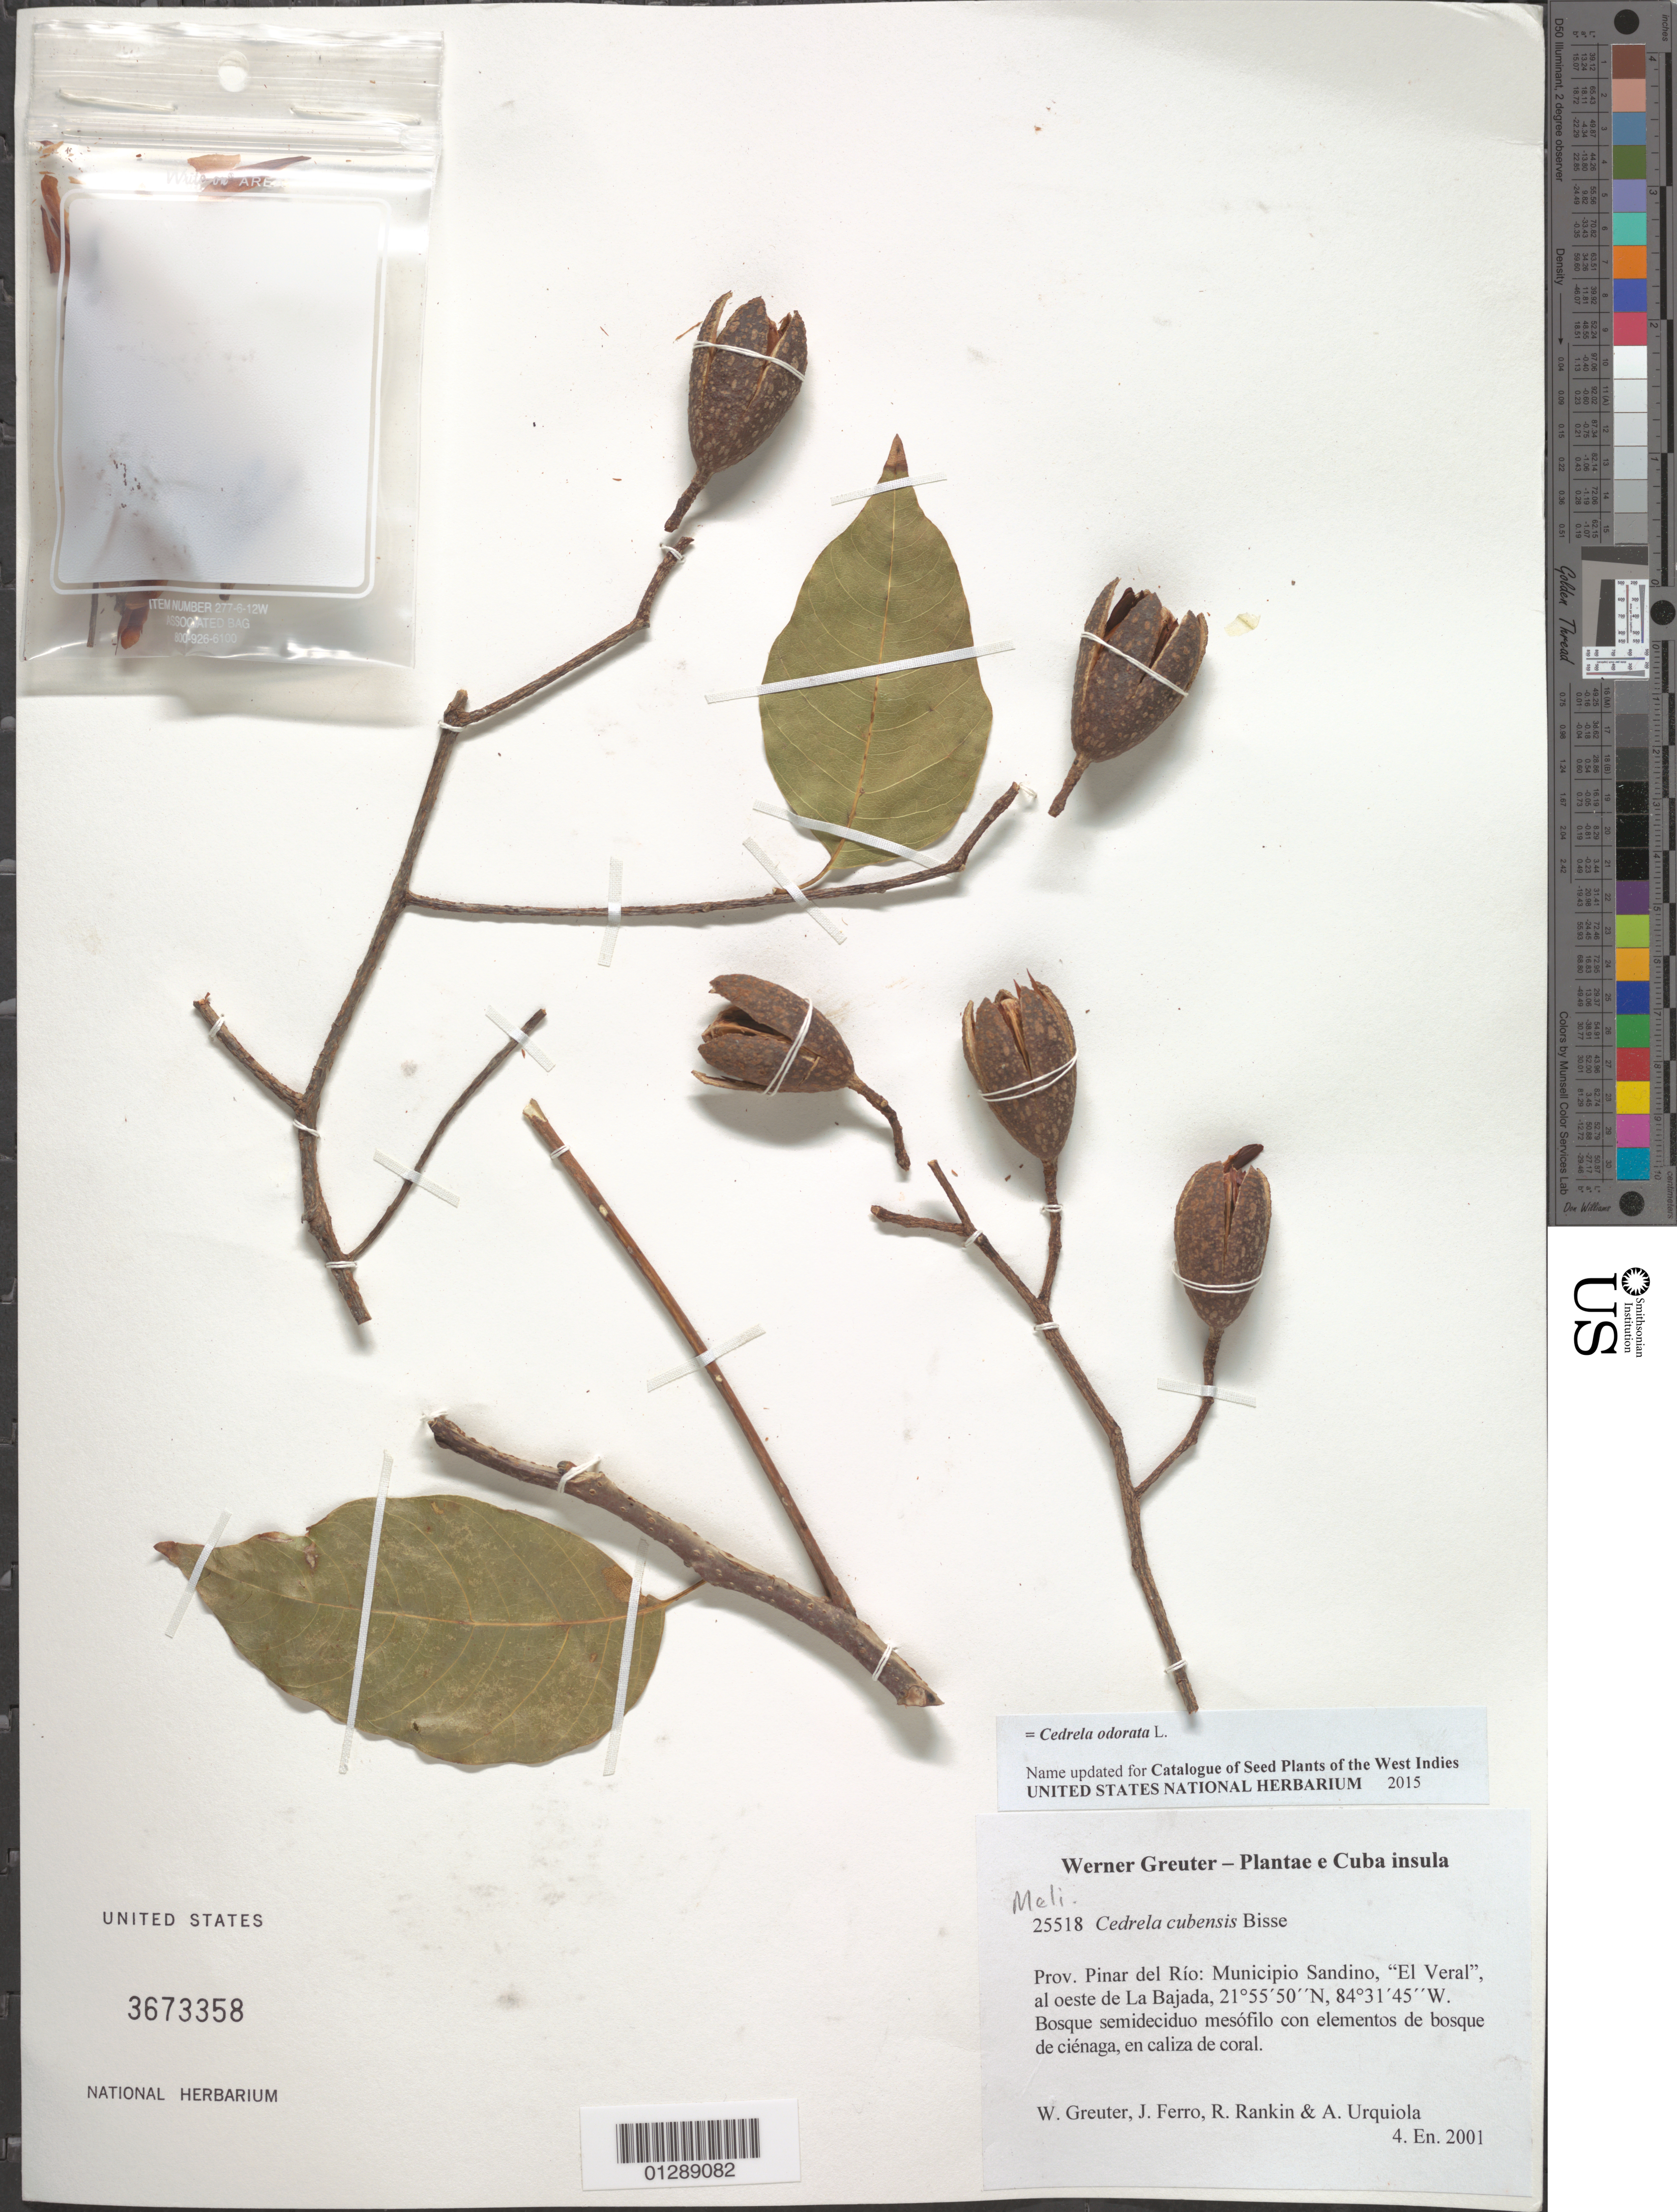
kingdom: Plantae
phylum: Tracheophyta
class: Magnoliopsida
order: Sapindales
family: Meliaceae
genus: Cedrela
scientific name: Cedrela odorata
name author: L.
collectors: W. R. Greuter, J. Ferro, R. Rankin Rodriguez & A. Urquiola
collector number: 25518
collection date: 2001-01-04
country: Cuba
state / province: Pinar del Rio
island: Cuba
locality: Municipio Sandino, "El Veral" al oeste de La Bajada.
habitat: Bosque semideciduo mesófilo con elementos de bosque de ciénaga, en caliza de coral.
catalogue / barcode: US 3673358